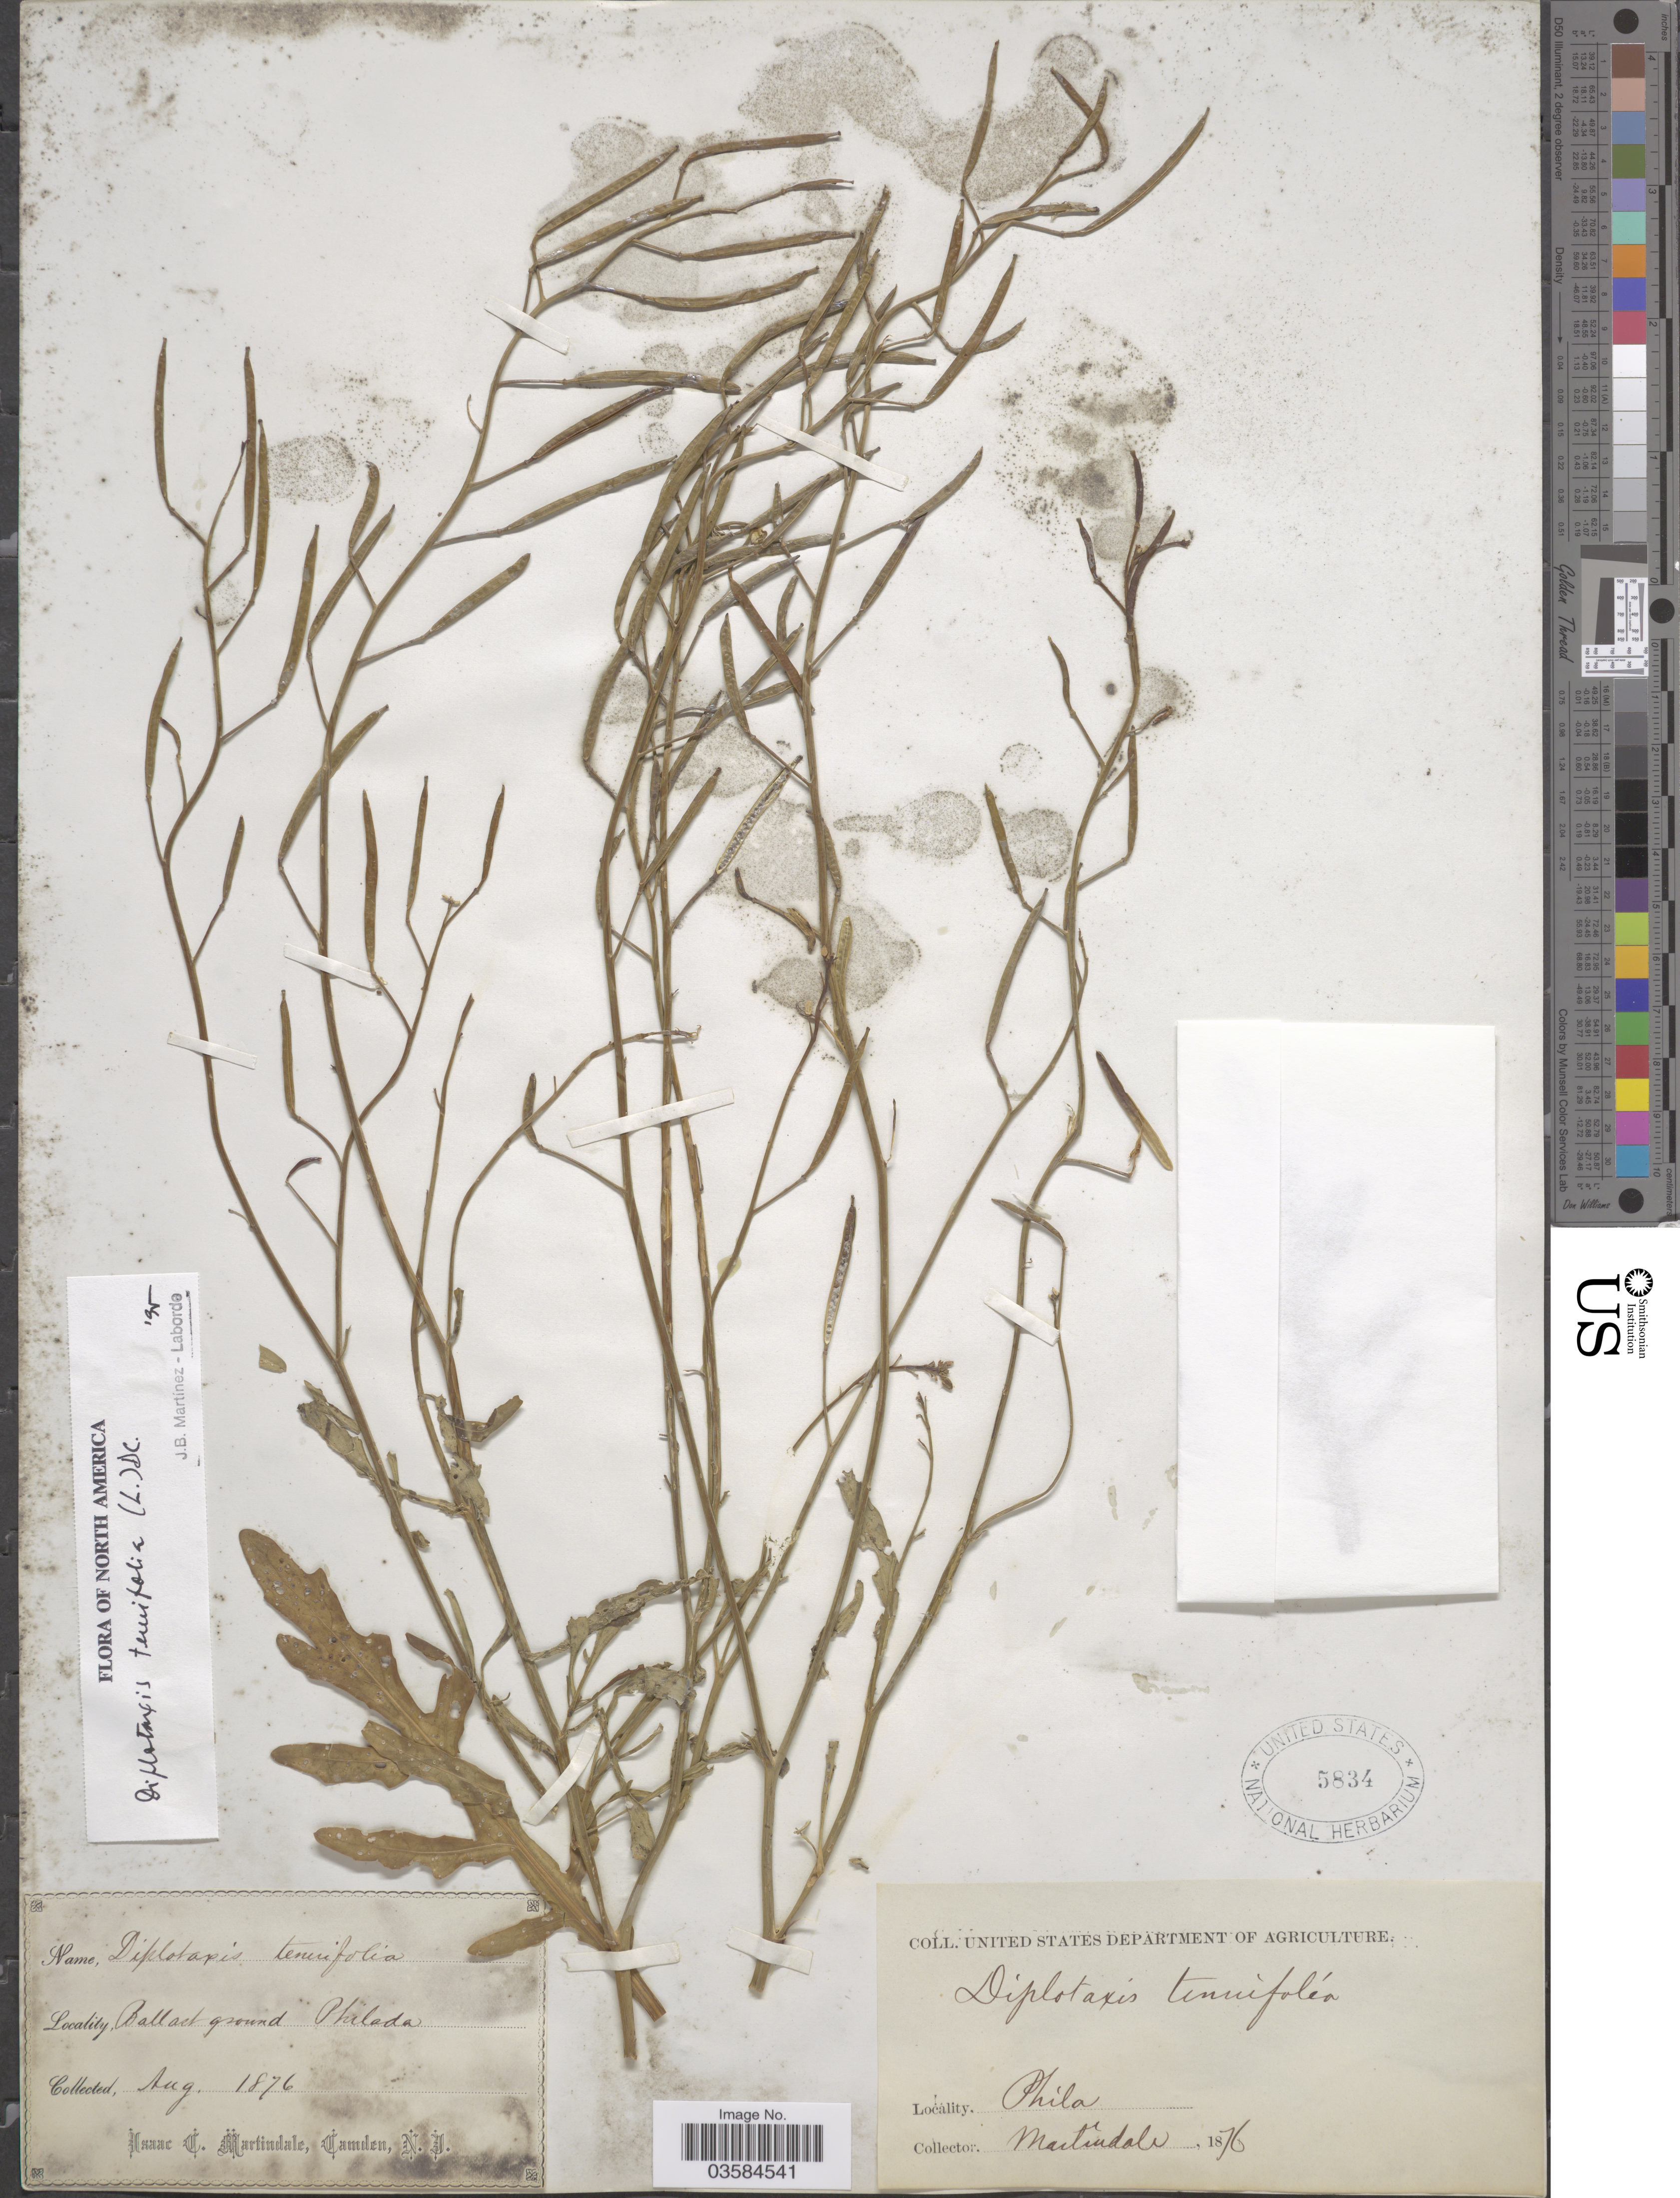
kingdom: Plantae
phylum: Tracheophyta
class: Magnoliopsida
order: Brassicales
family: Brassicaceae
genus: Diplotaxis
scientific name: Diplotaxis tenuifolia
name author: (L.) DC.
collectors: I. C. Martindale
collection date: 1876-08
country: United States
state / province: Pennsylvania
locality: Ballast ground, Philada.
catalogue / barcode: US 5834